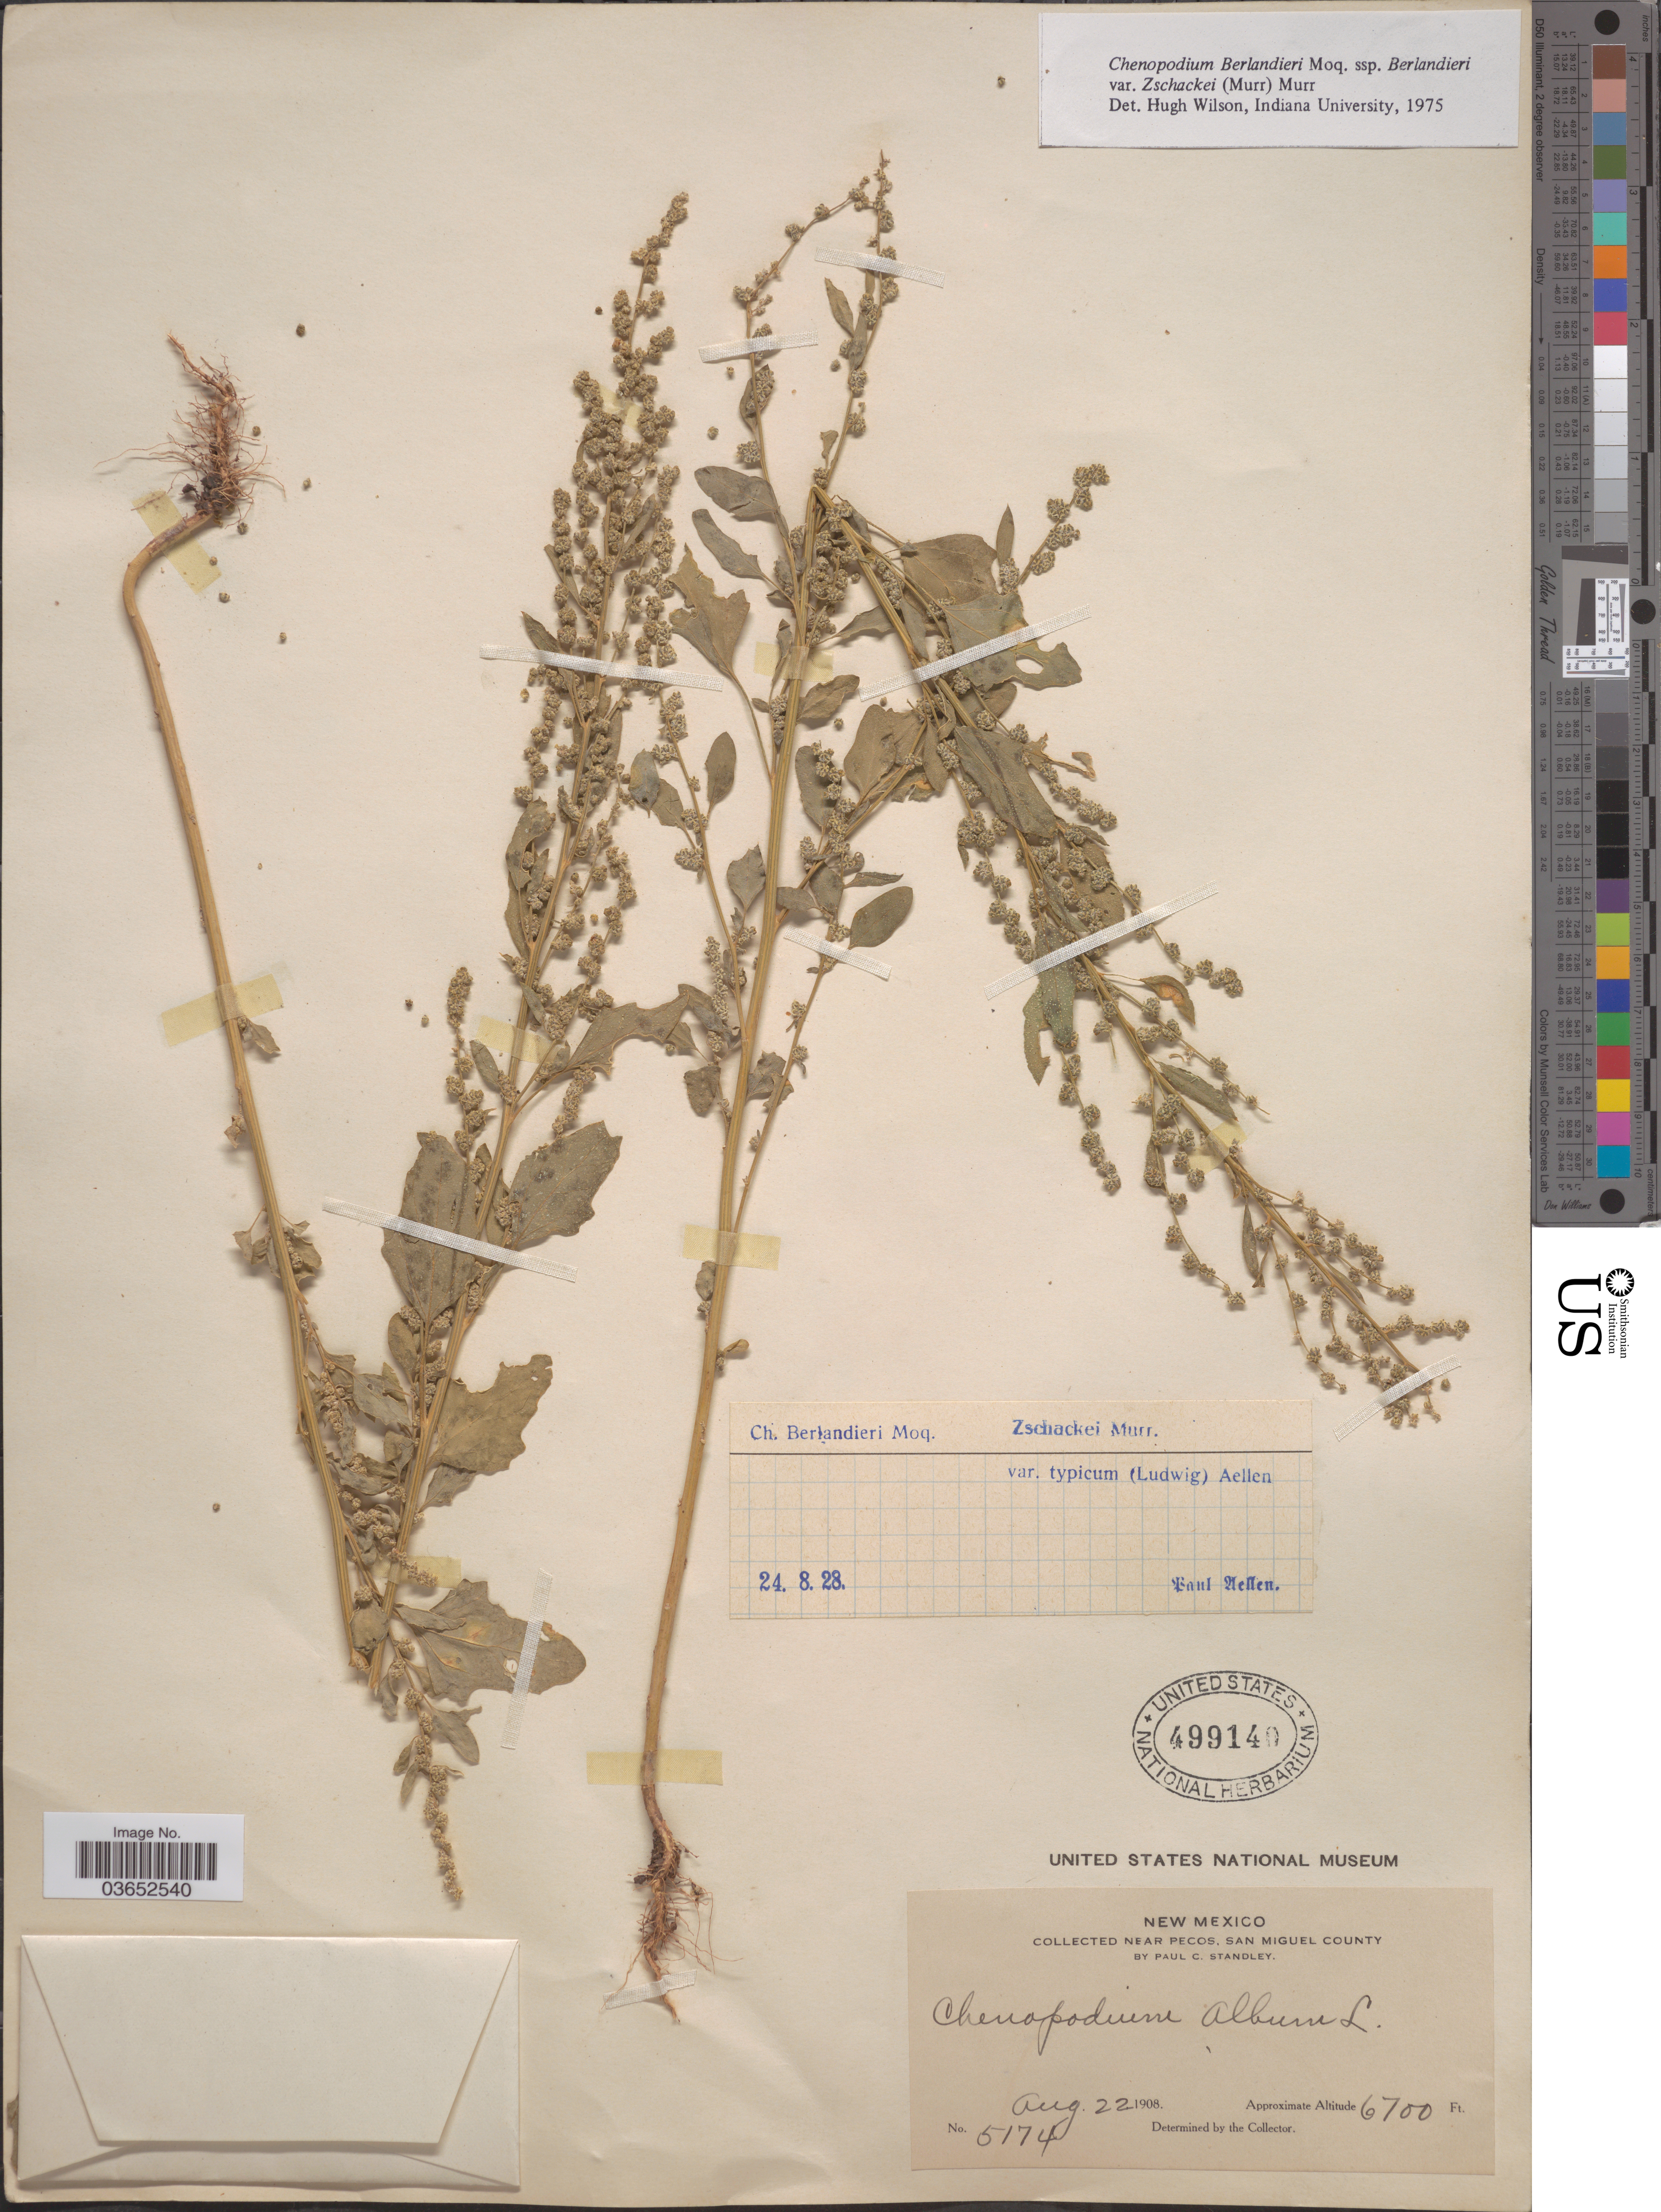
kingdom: Plantae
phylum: Tracheophyta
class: Magnoliopsida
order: Caryophyllales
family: Amaranthaceae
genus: Chenopodium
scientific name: Chenopodium berlandieri var. typicum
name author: A. Ludw. ex Graebn.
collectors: P. C. Standley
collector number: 5174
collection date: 1908-08-22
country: United States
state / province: New Mexico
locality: Near Pecos, San Miguel County.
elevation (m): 2042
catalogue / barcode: US 499140